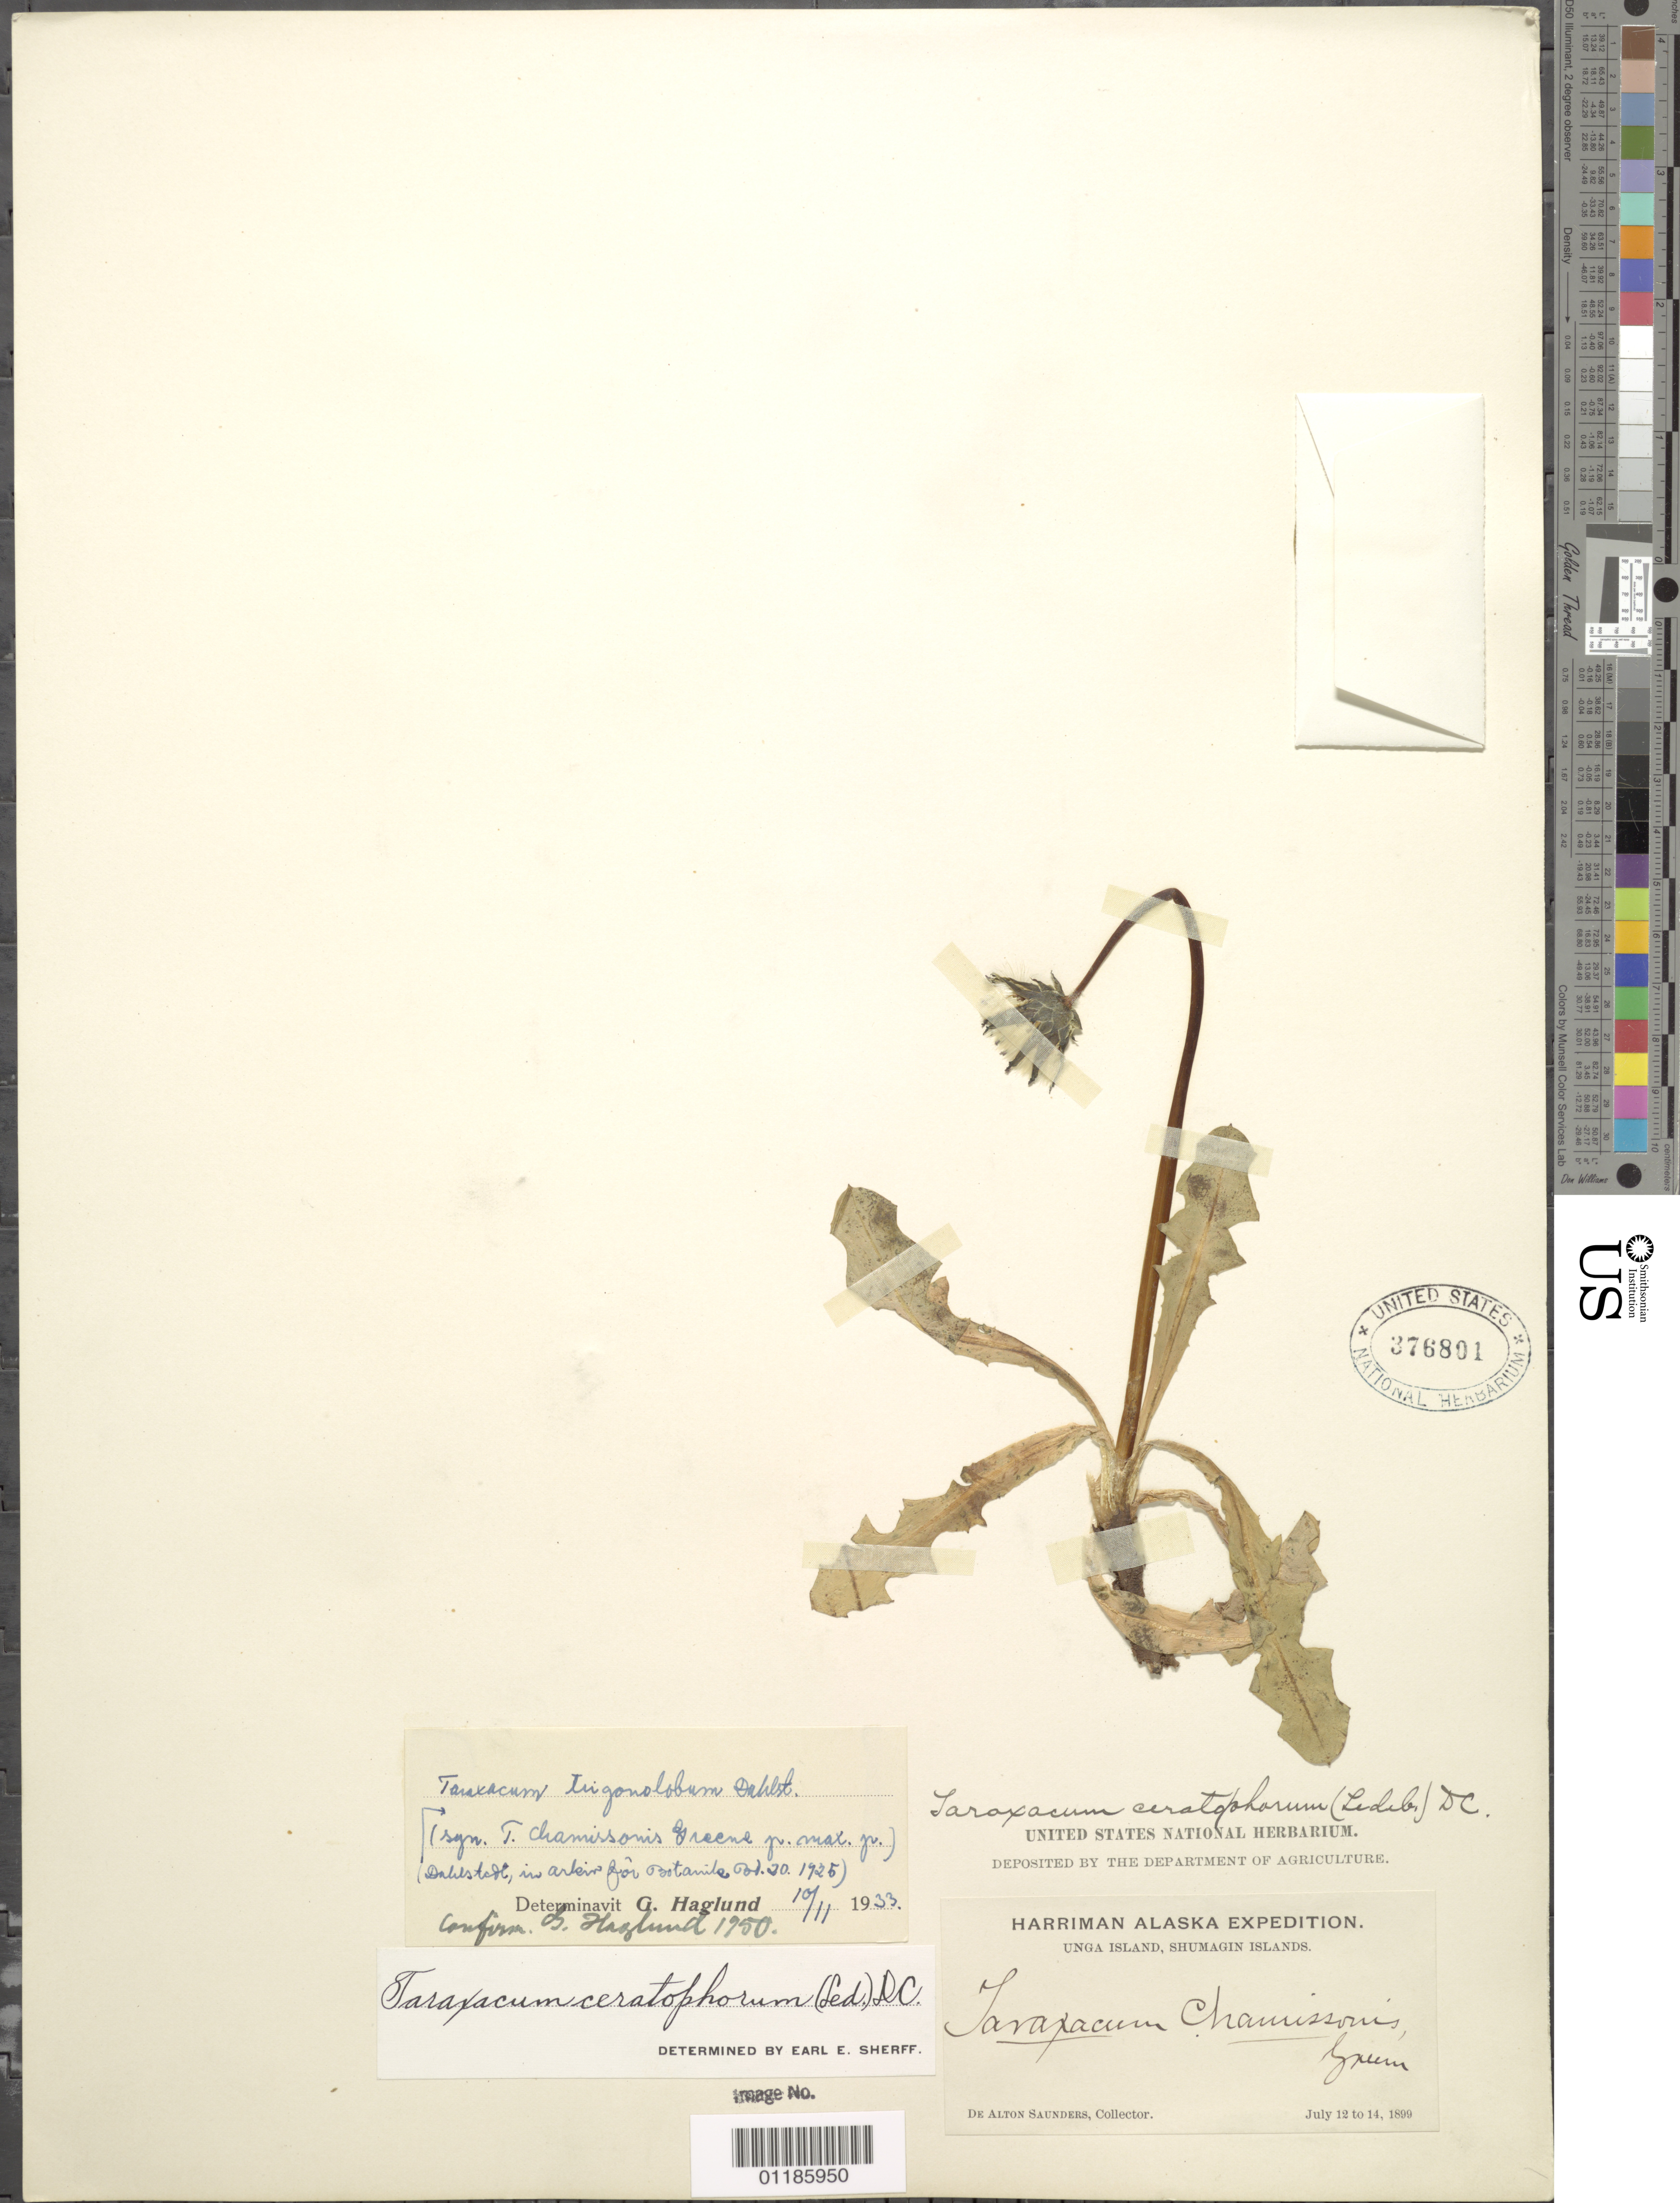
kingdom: Plantae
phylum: Tracheophyta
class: Magnoliopsida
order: Asterales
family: Asteraceae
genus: Taraxacum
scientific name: Taraxacum trigonolobum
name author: Dahlst.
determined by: Haglund, G.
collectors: D. A. Saunders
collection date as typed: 12 Jul 1899 to 14 Jul 1899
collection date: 1899-07-12/1899-07-14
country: United States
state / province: Alaska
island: Shumagin Islands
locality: Unga Island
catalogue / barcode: US 376801